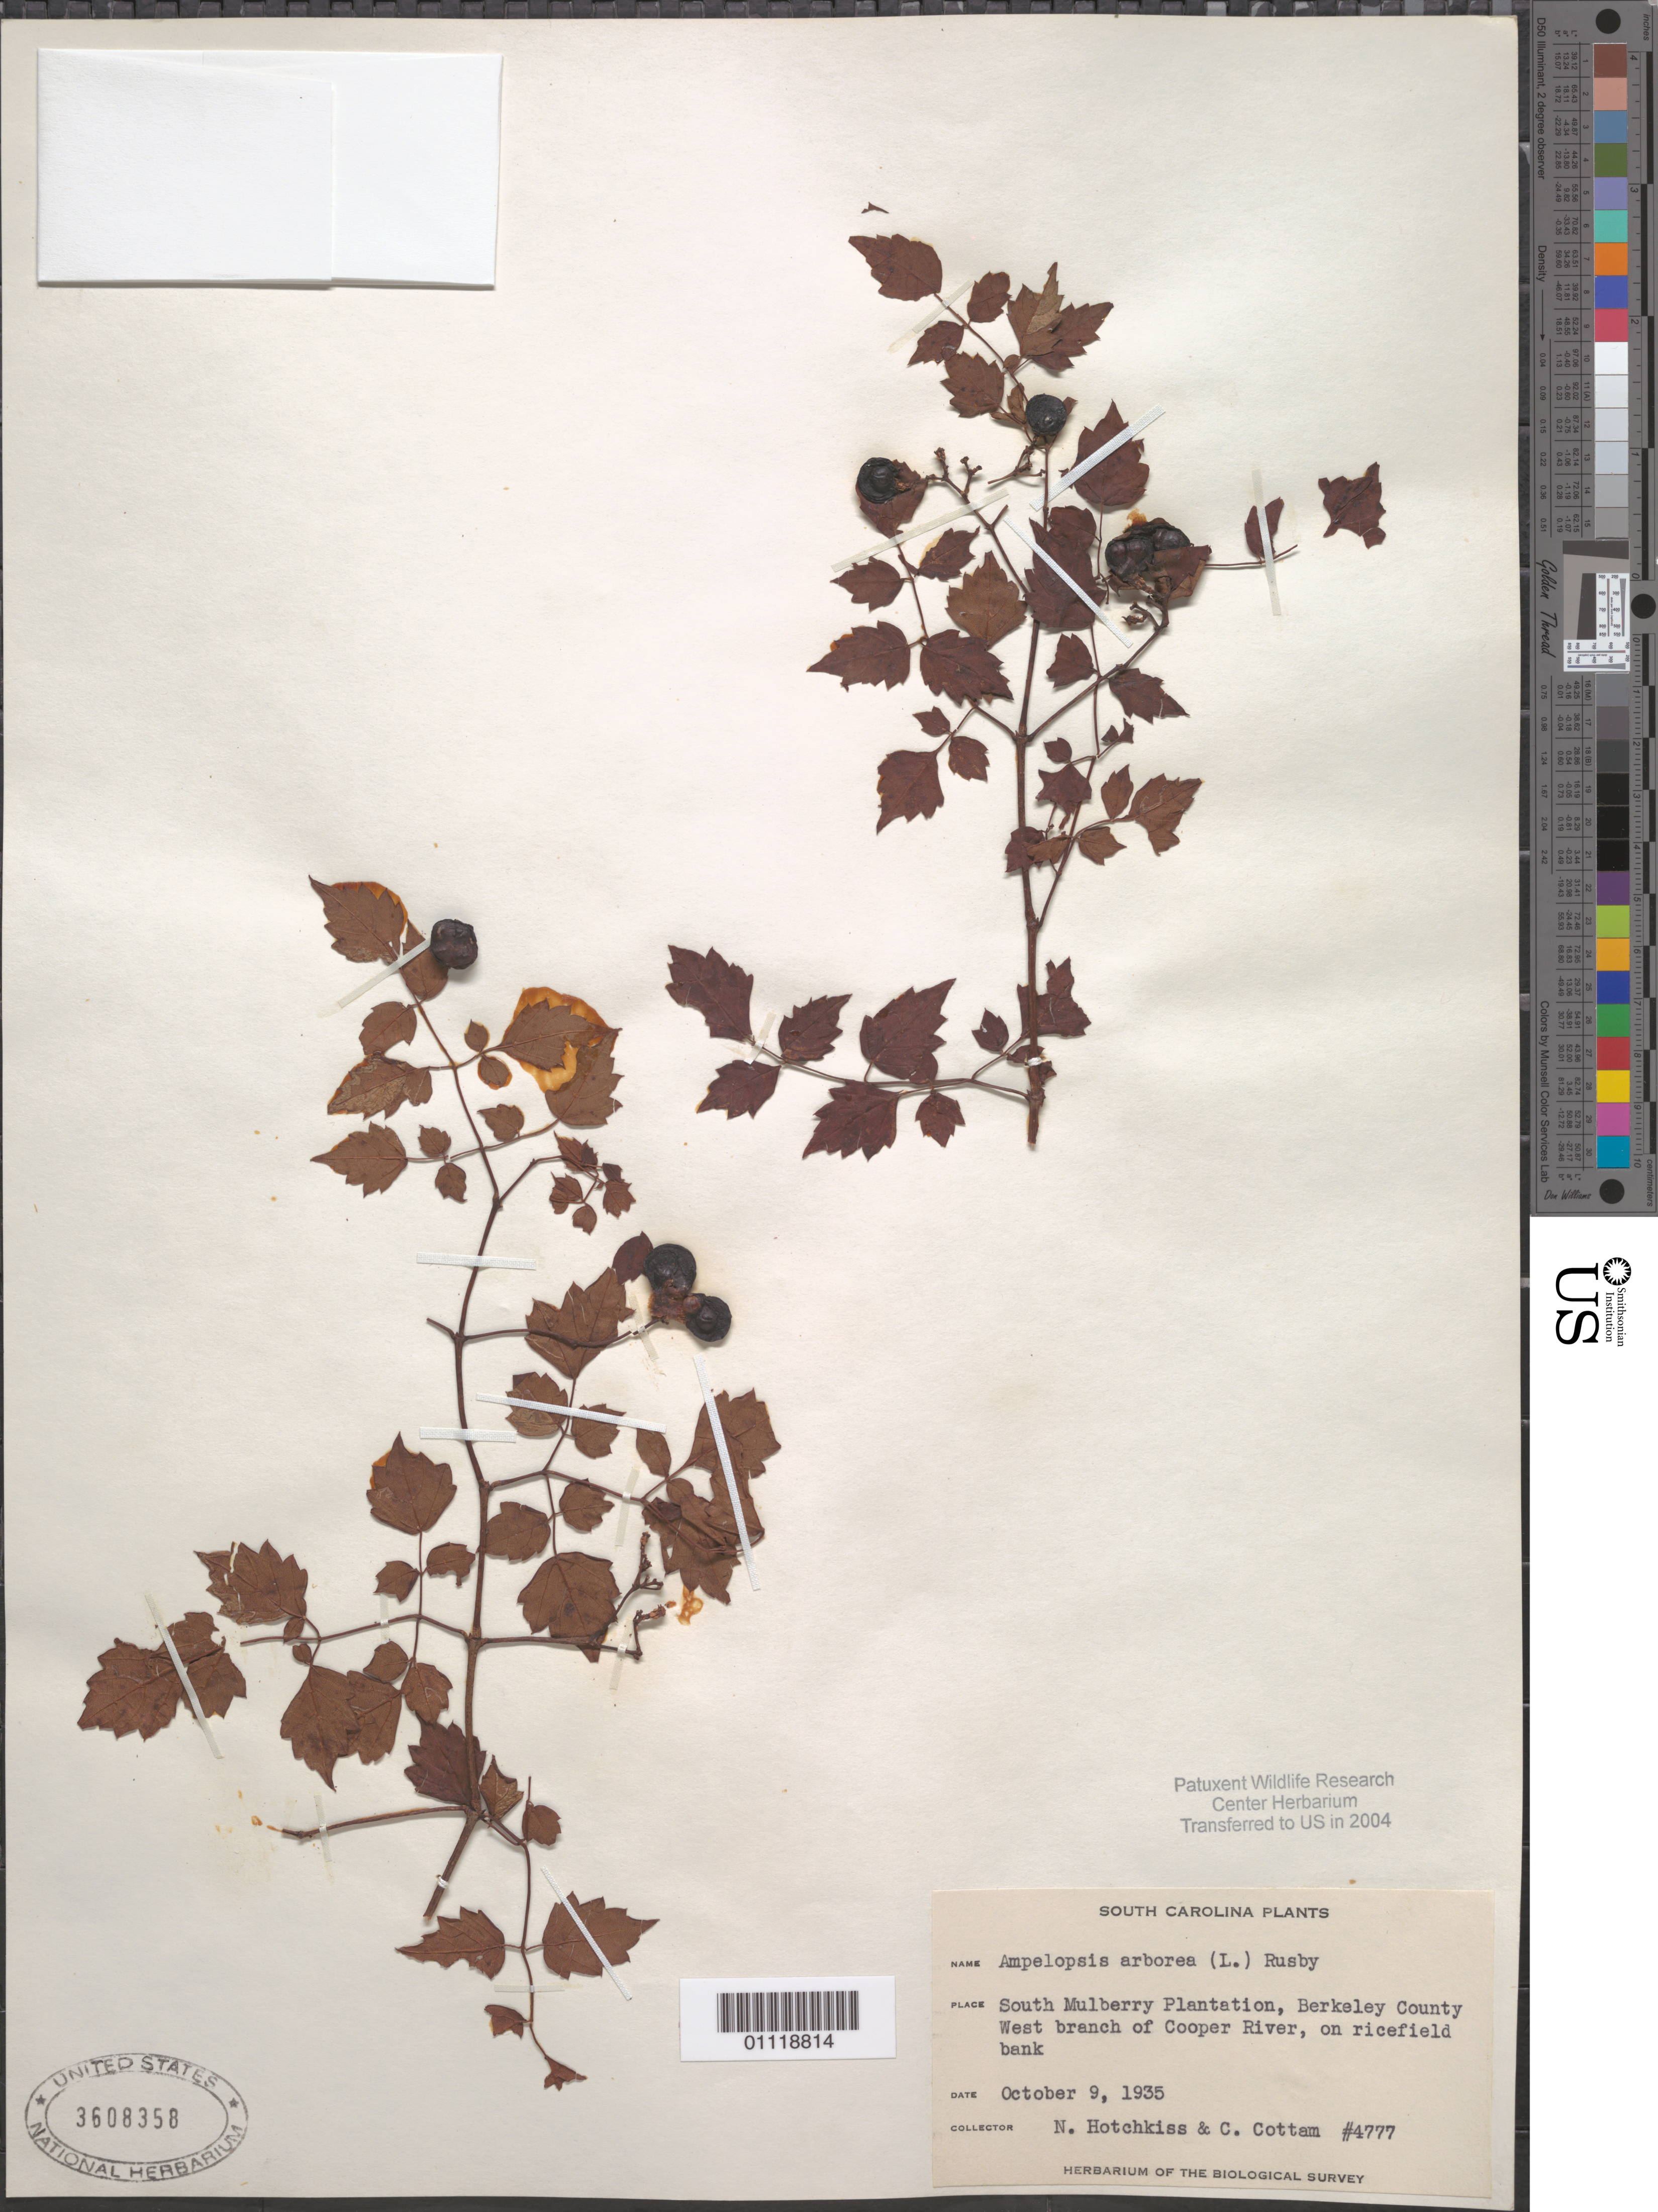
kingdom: Plantae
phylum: Tracheophyta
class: Magnoliopsida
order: Vitales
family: Vitaceae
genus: Ampelopsis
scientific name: Ampelopsis arborea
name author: (L.) Koehne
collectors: N. Hotchkiss & C. Cottam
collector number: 4777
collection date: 1935-10-09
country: United States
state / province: South Carolina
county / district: Berkeley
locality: S Mulberry Plantation, W branch of Cooper River.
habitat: On ricefield bank.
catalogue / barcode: US 3608358